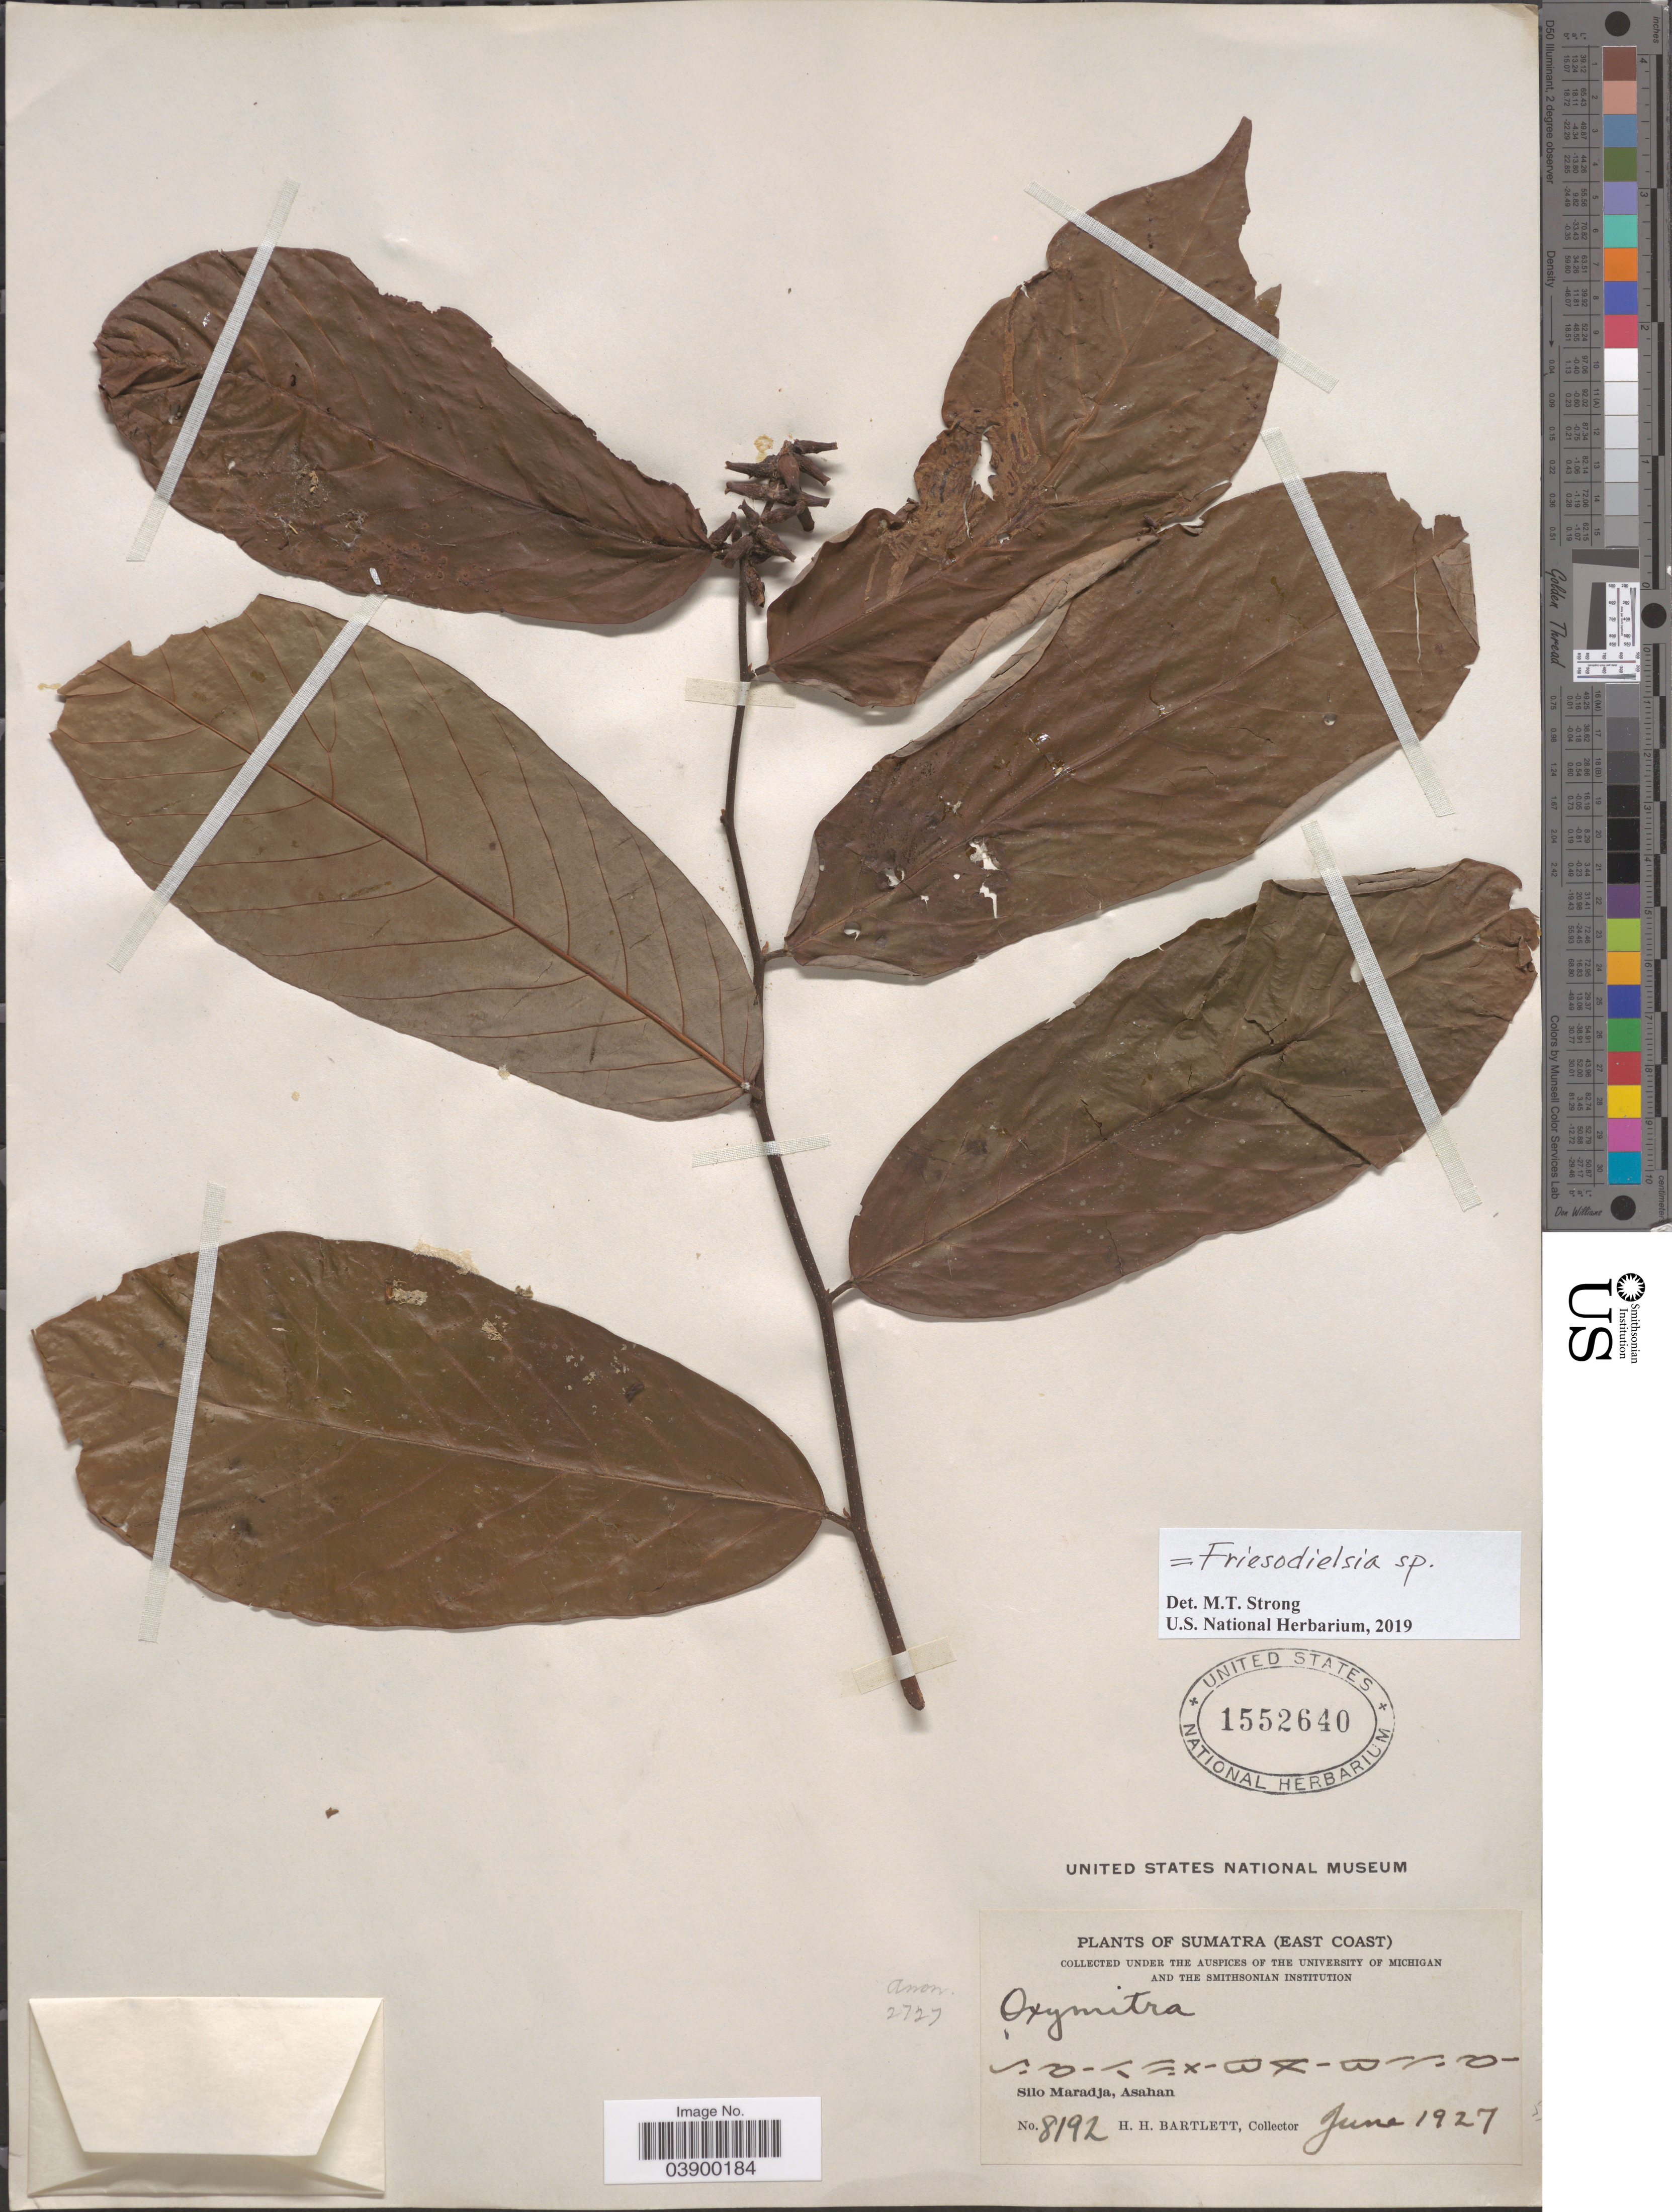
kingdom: Plantae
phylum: Tracheophyta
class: Magnoliopsida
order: Magnoliales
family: Annonaceae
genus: Friesodielsia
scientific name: Friesodielsia sp.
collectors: H. H. Bartlett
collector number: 8192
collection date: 1927-06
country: Indonesia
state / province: Sumatra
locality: Sumatra (East Coast). Silo Maradja, Asahan.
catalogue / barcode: US 1552640